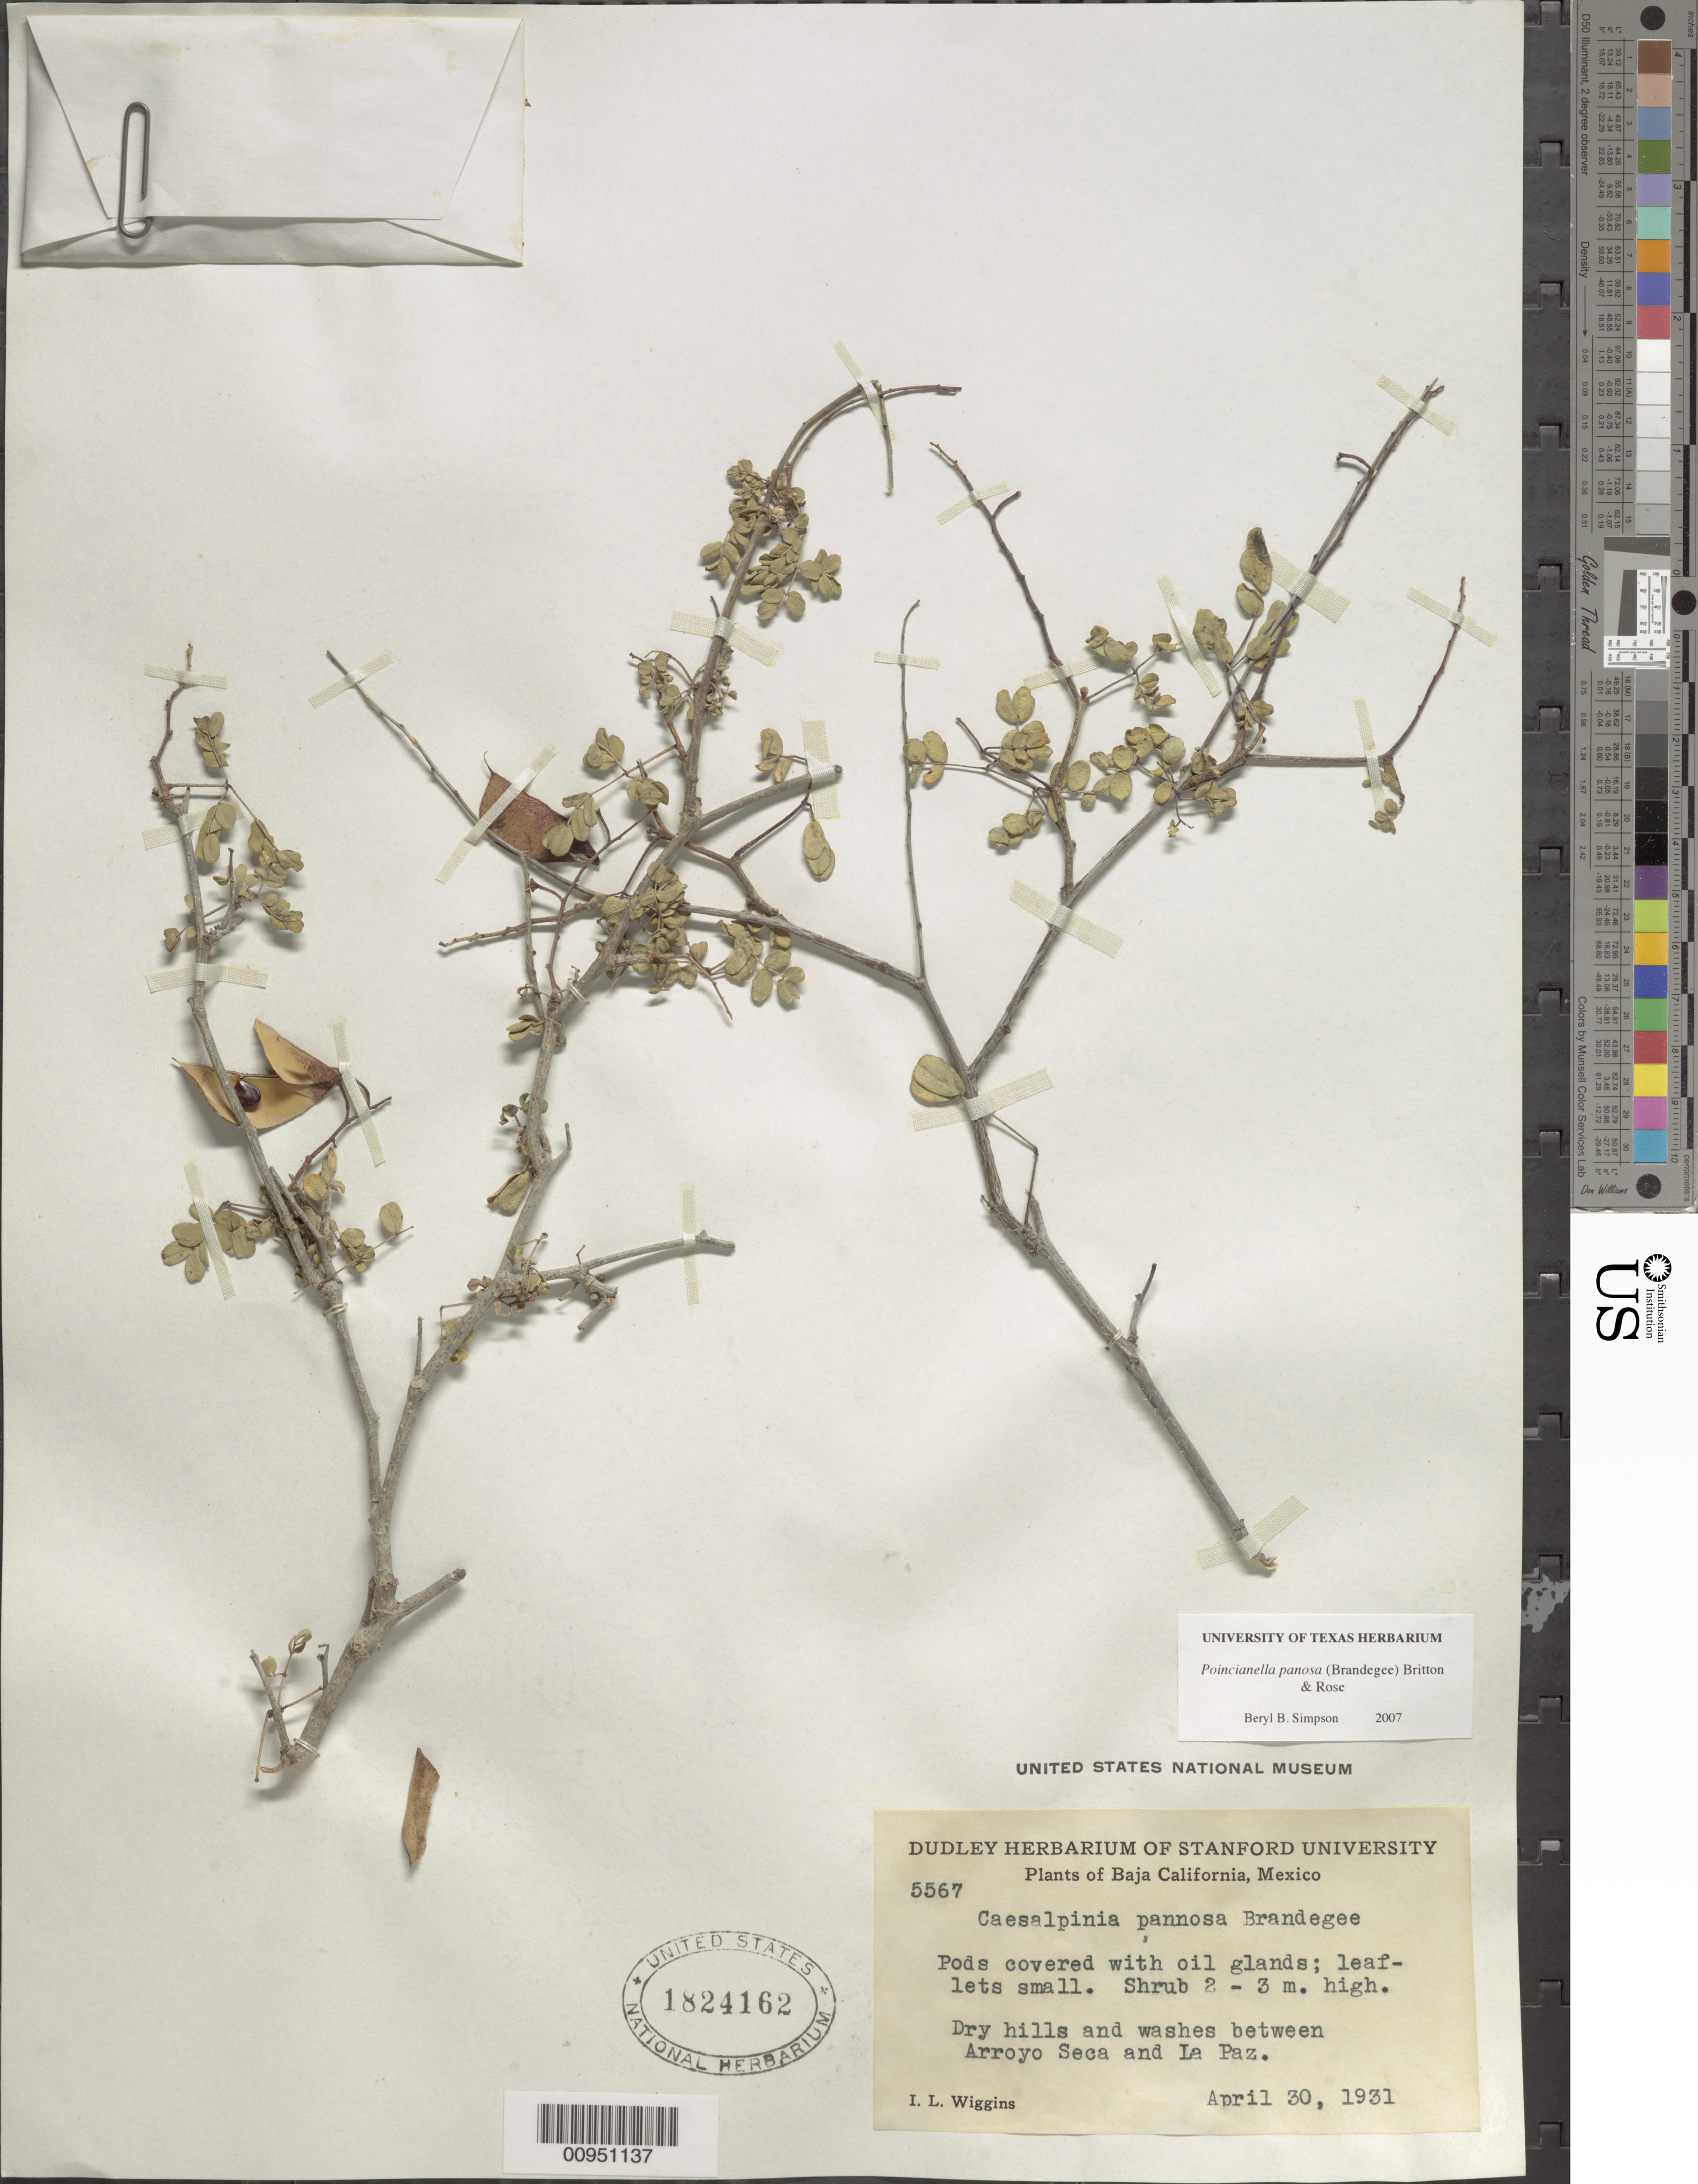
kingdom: Plantae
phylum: Tracheophyta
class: Magnoliopsida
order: Fabales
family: Fabaceae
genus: Erythrostemon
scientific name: Erythrostemon pannosus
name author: (K. Brandegee) Gagnon & G.P. Lewis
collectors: I. L. Wiggins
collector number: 5567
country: Mexico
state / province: Baja California Sur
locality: Between Arroyo Seca and La Paz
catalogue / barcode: US 1824162